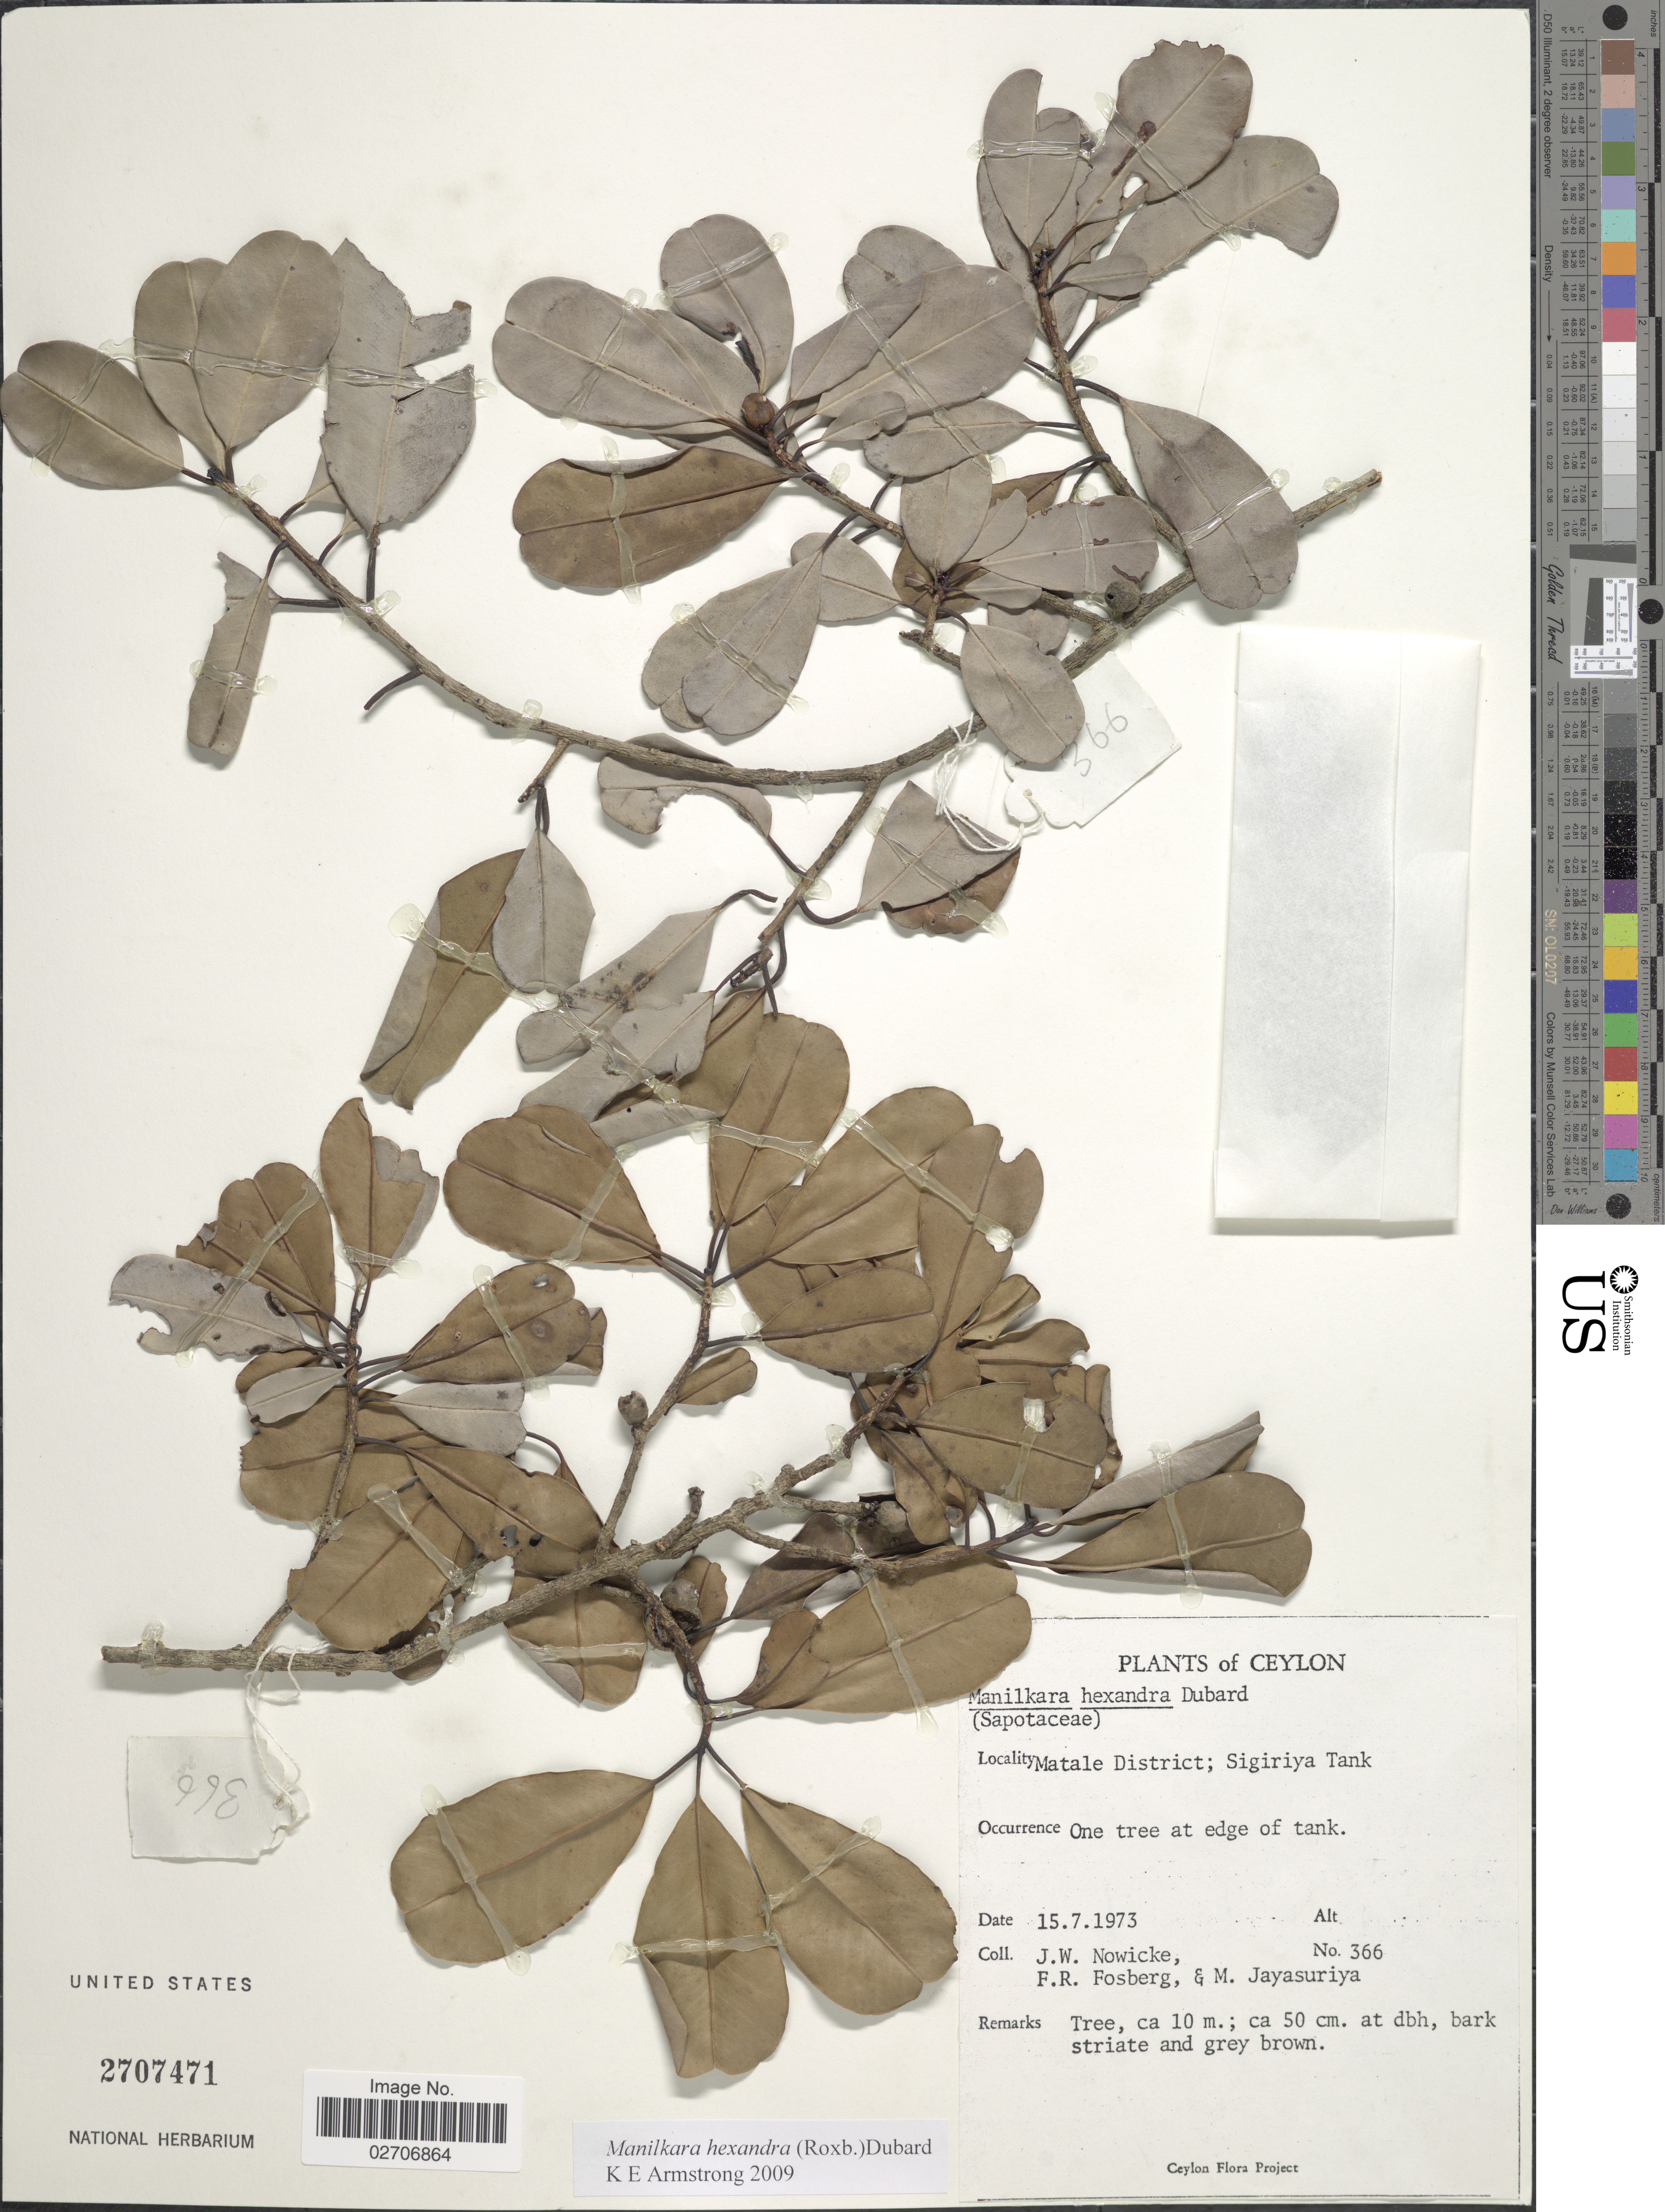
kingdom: Plantae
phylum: Tracheophyta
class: Magnoliopsida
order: Ericales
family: Sapotaceae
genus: Manilkara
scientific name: Manilkara hexandra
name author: (Roxb.) Dubard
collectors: J. W. Nowicke, F. R. Fosberg & M. Jayasuriya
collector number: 336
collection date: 1973-07-15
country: Sri Lanka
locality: Ceylon, Matale District; Sigiriya Tank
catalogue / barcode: US 2707471